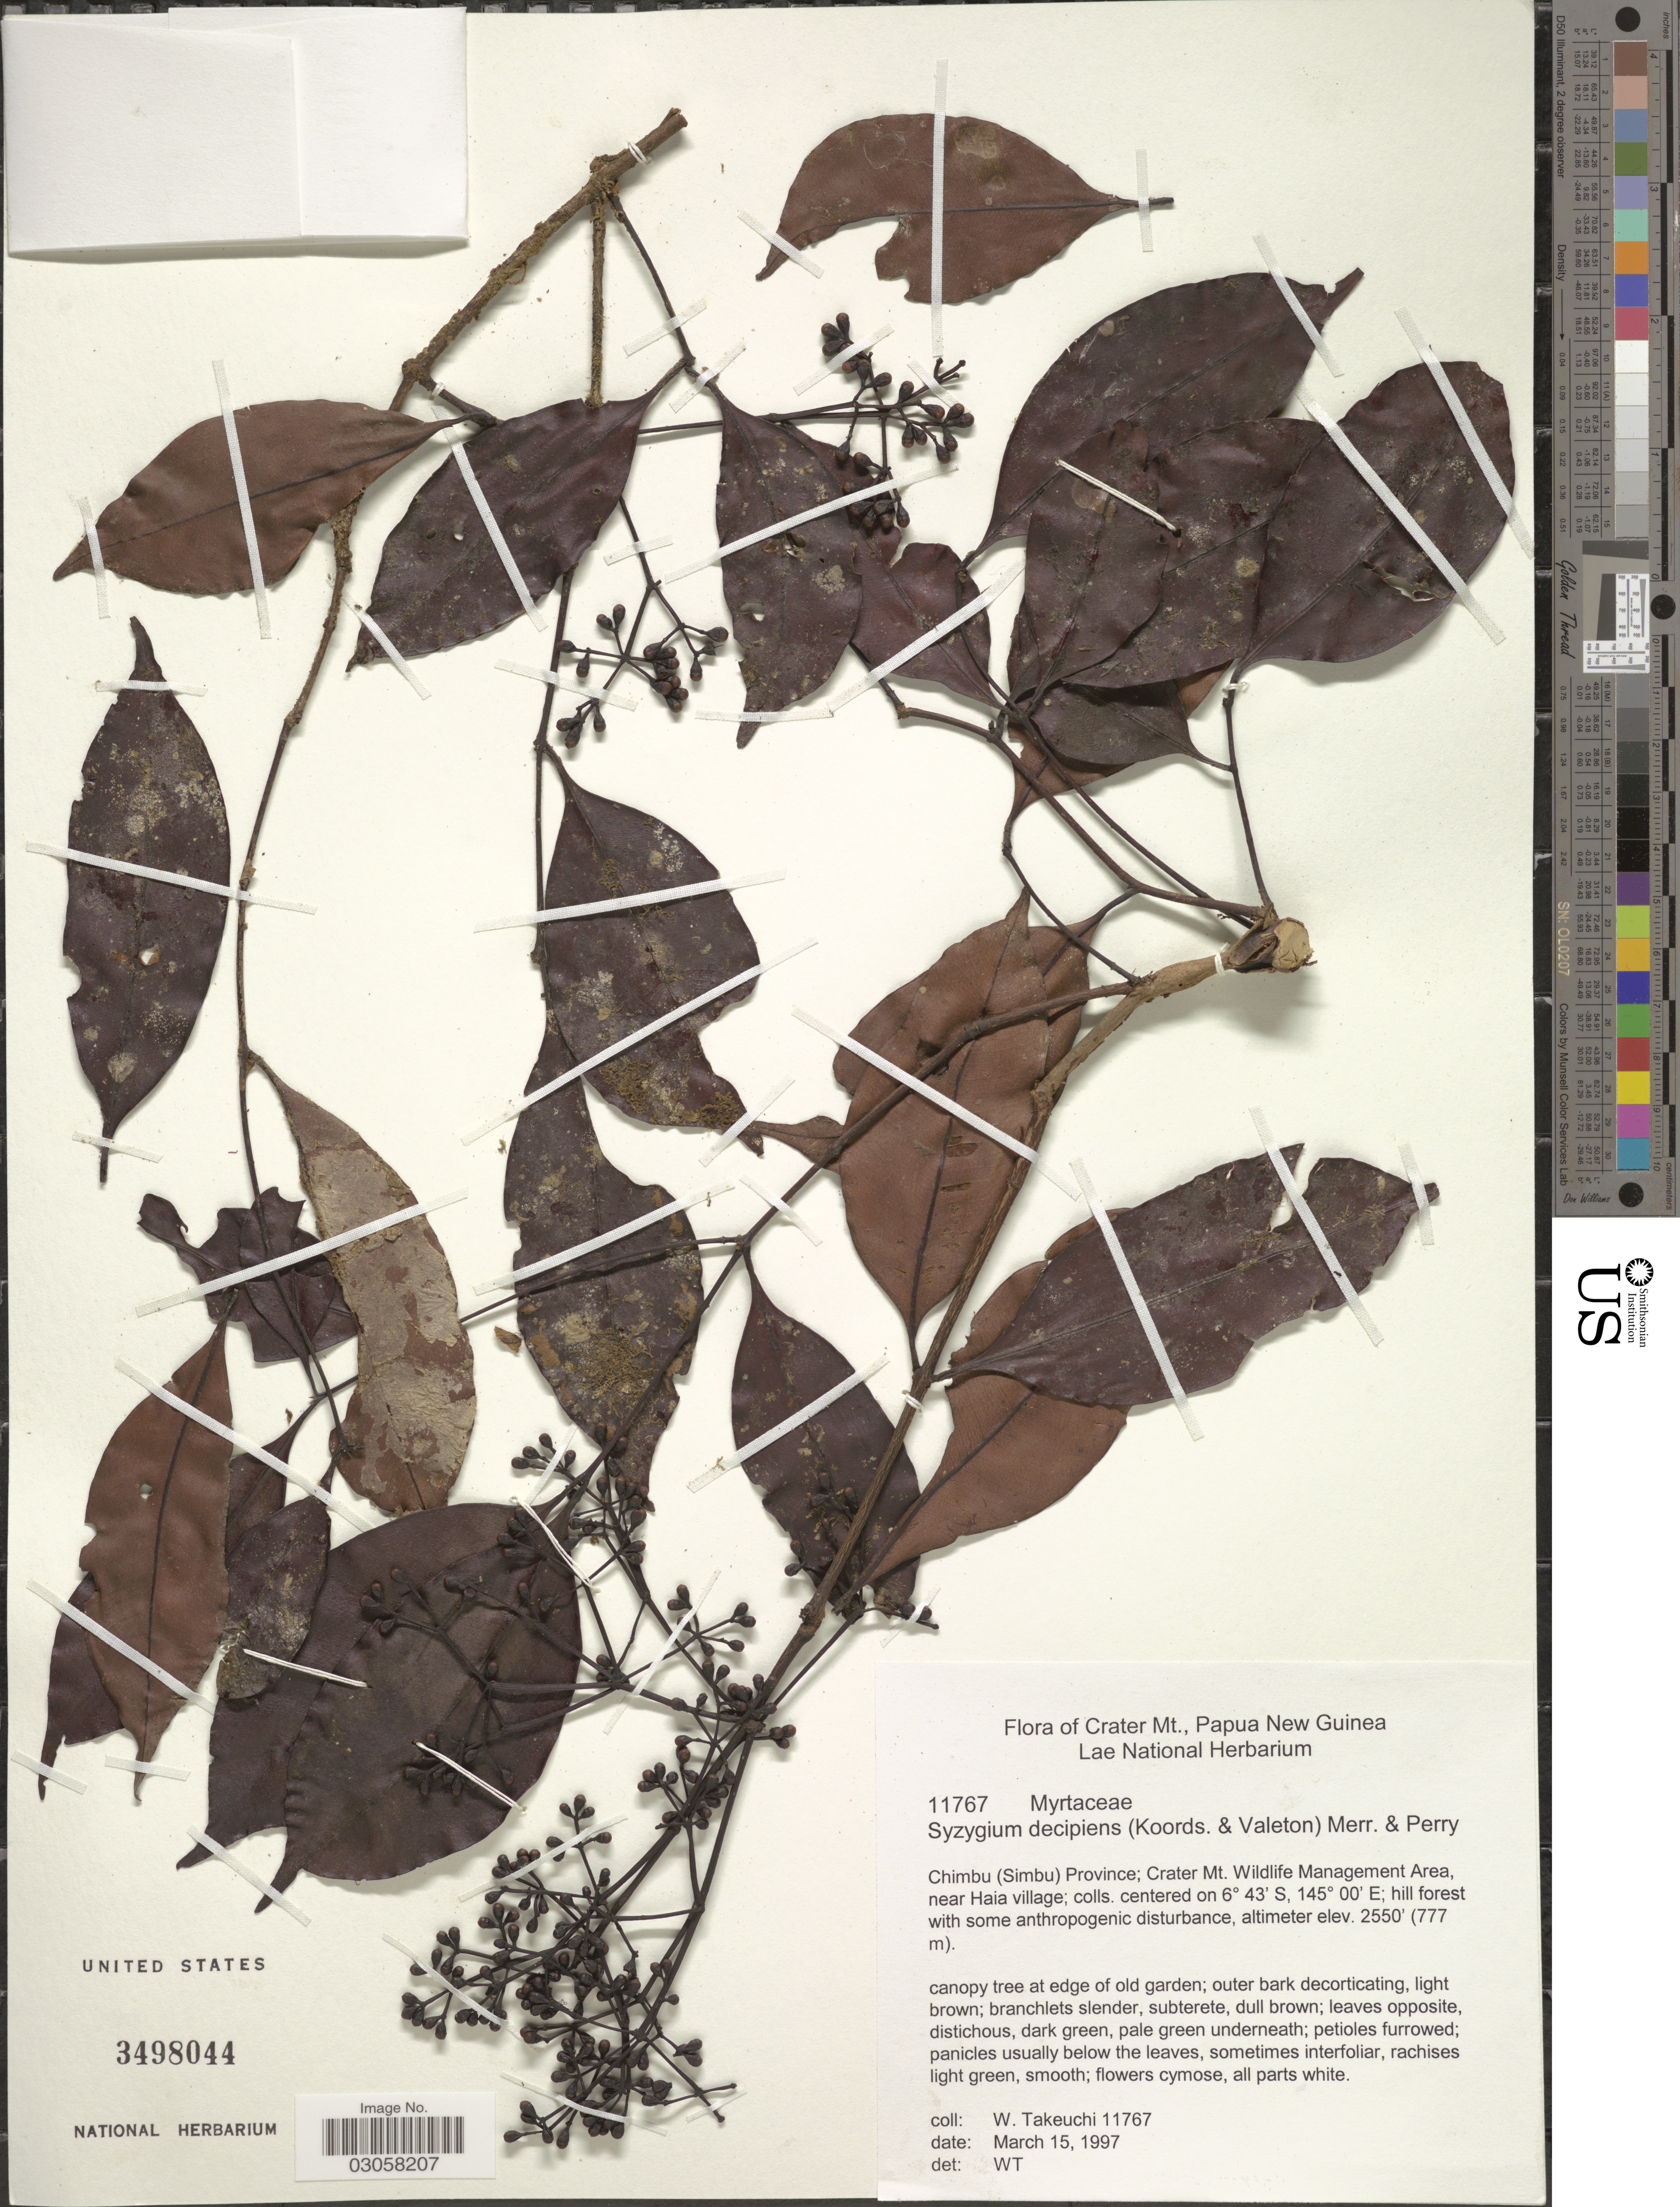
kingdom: Plantae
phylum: Tracheophyta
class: Magnoliopsida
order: Myrtales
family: Myrtaceae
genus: Syzygium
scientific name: Syzygium decipiens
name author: (Koords. & Valeton) Merr. & L.M. Perry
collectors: W. Takeuchi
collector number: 11767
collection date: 1997-03-15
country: Papua New Guinea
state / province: Chimbu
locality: Crater Mt., Papua New Guinea. Chimbu (Simbu) Province; Crater Mt. Wildlife Management Area, near Haia village.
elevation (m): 777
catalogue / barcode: US 3498044